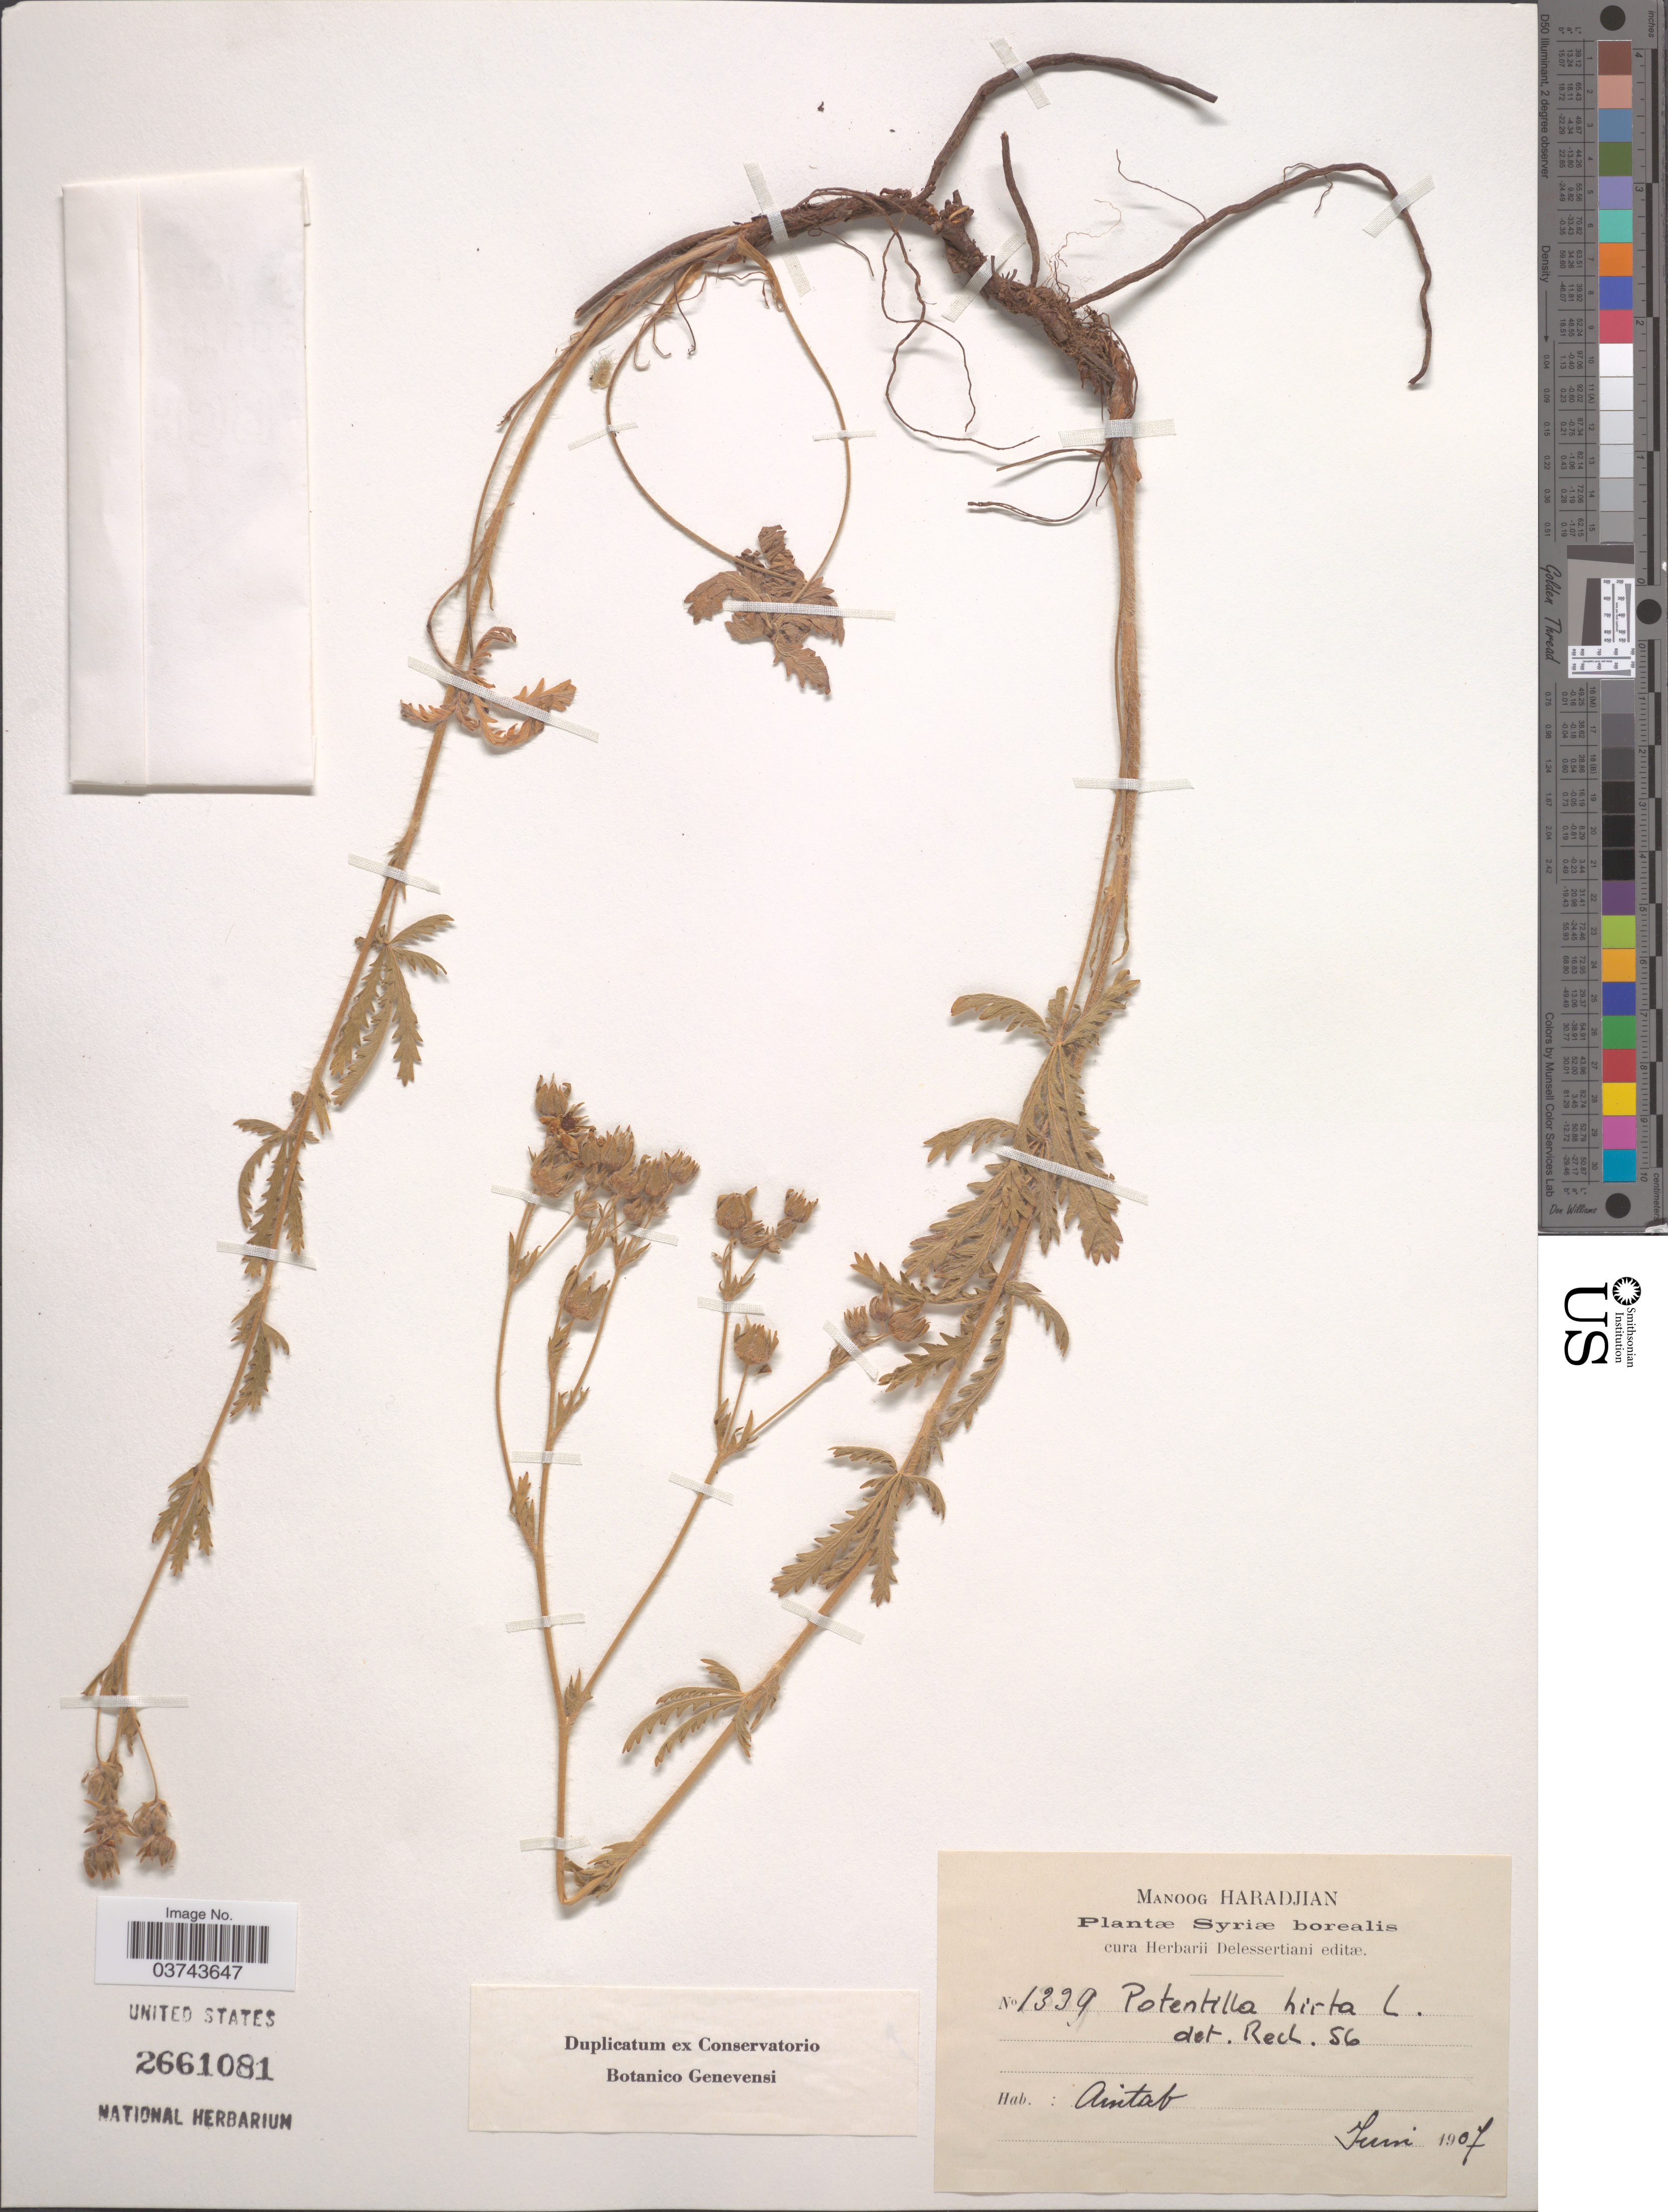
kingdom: Plantae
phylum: Tracheophyta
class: Magnoliopsida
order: Rosales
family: Rosaceae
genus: Potentilla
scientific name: Potentilla hirta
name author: L.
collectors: M. Haradjian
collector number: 1339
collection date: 1907-06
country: Syria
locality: Syriæ borealis. Aintab.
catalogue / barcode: US 2661081